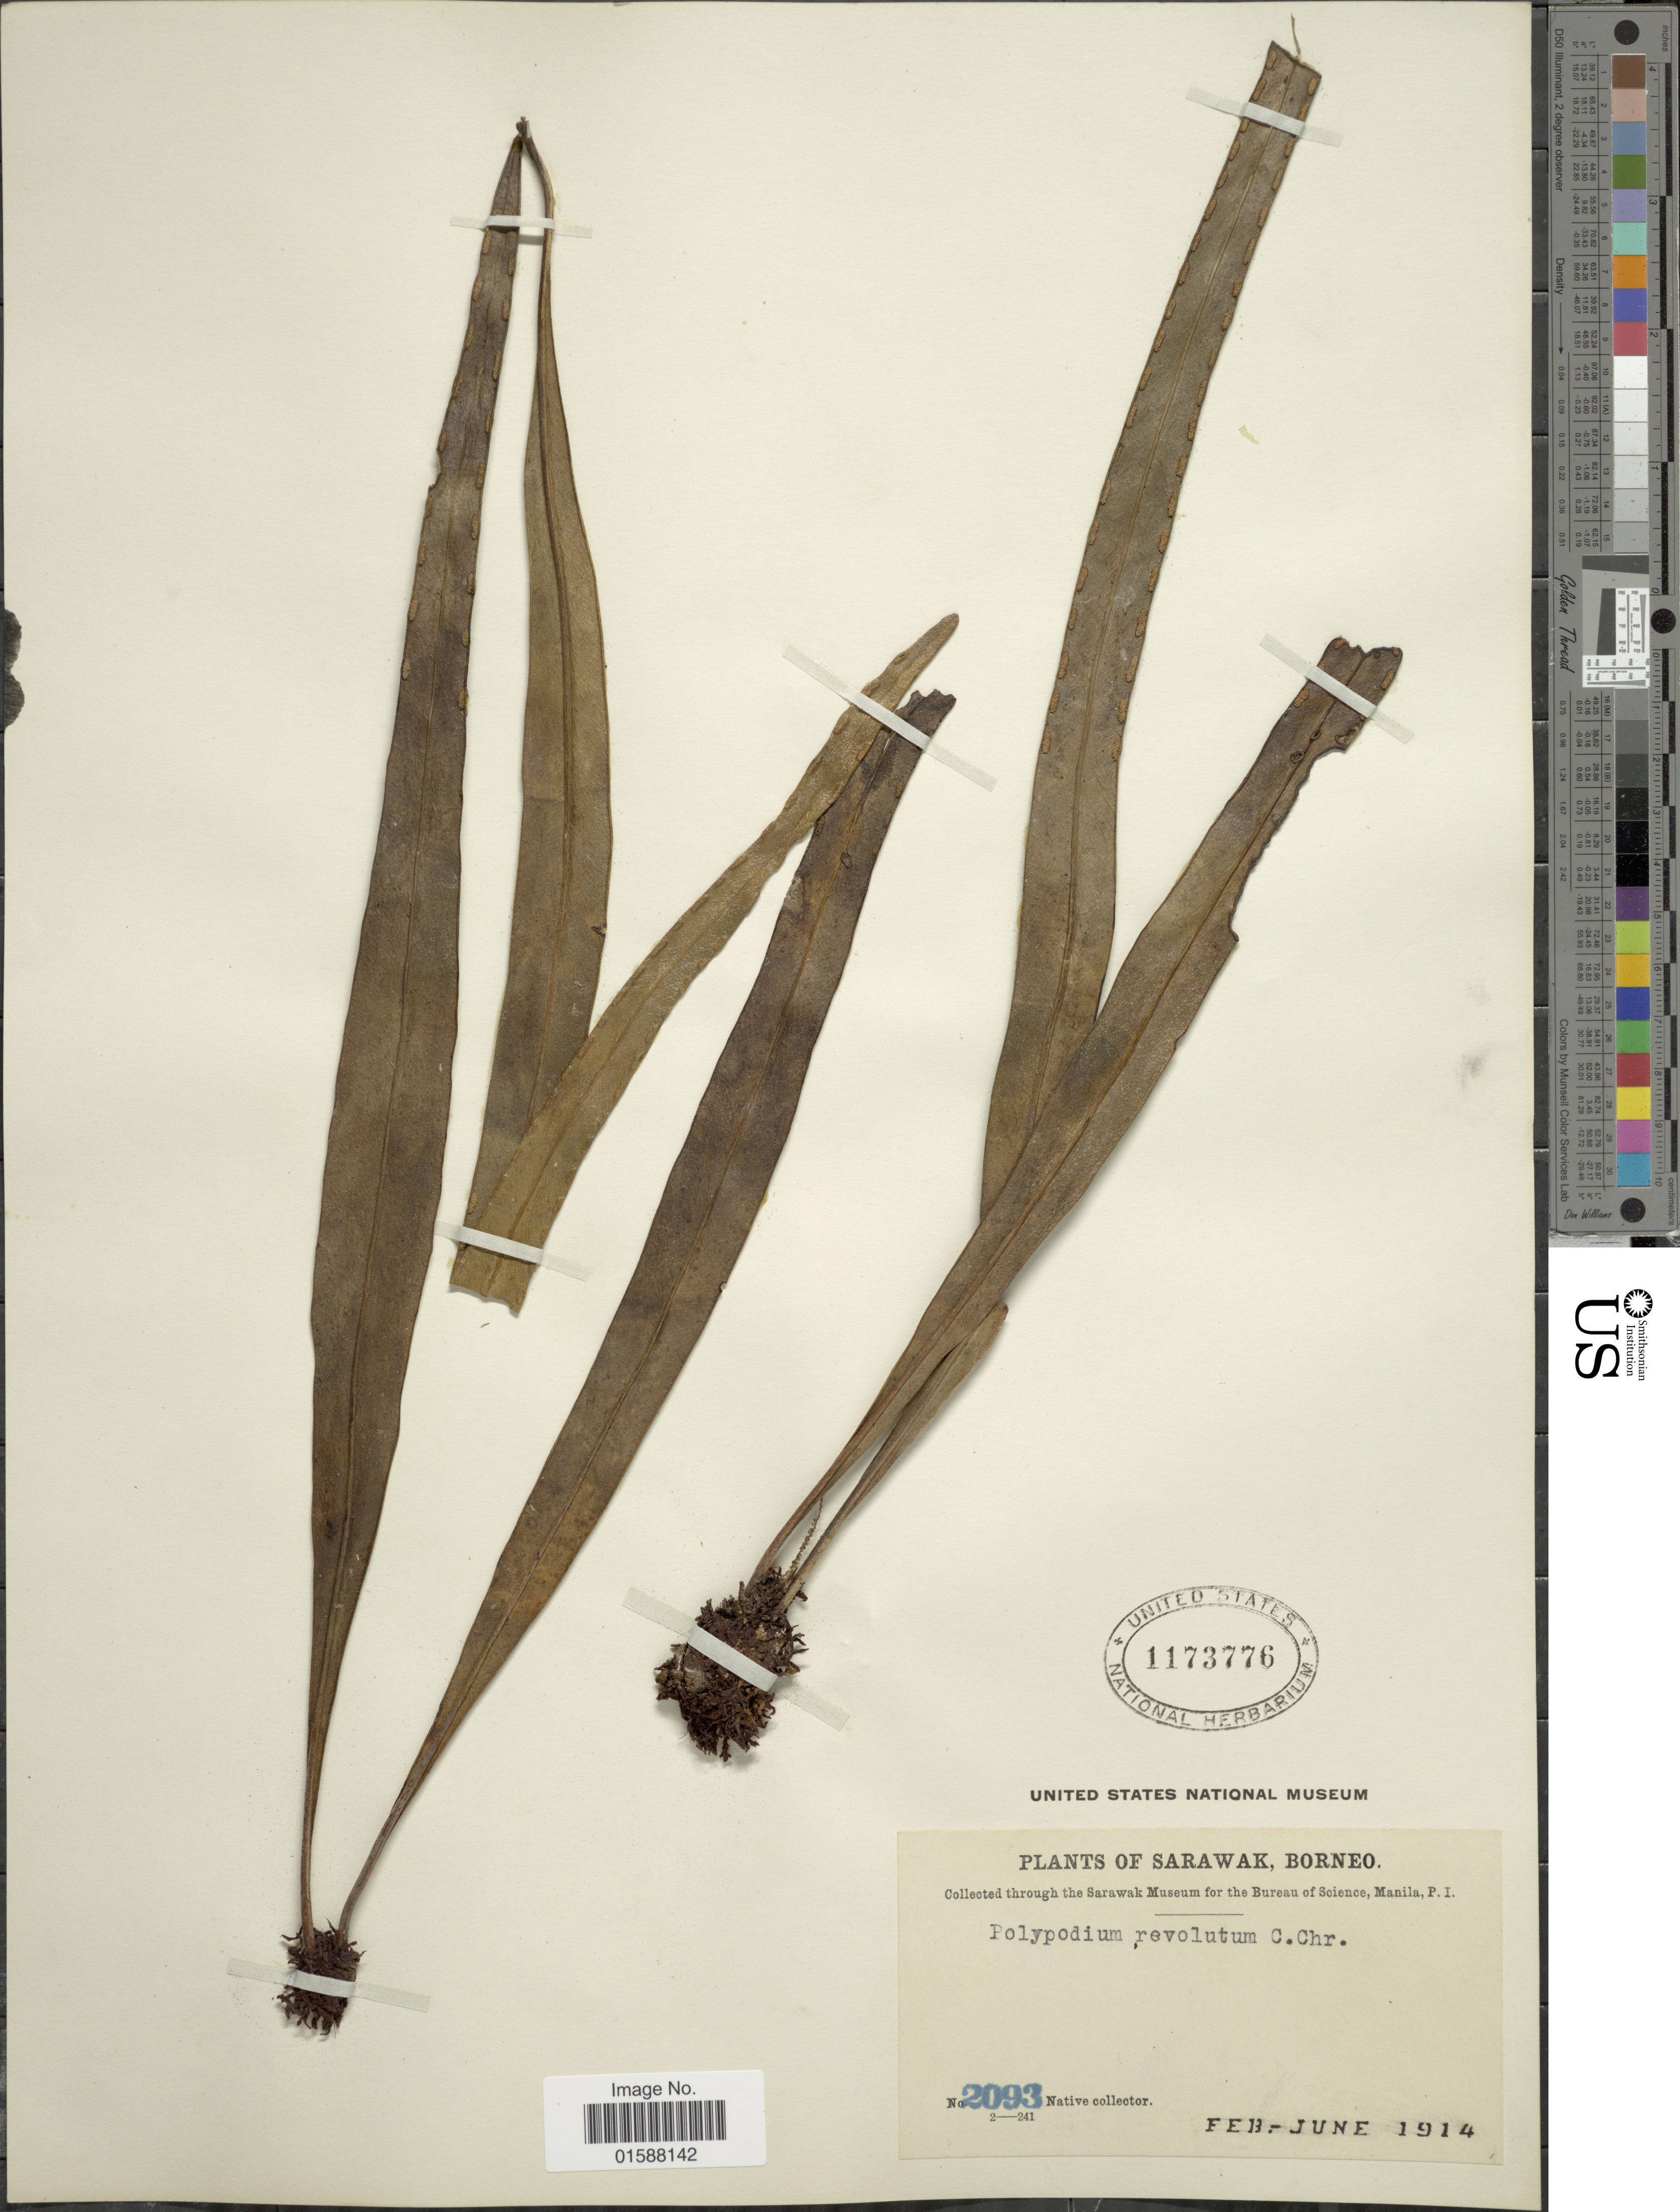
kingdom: Plantae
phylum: Tracheophyta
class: Polypodiopsida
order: Polypodiales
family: Polypodiaceae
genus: Lepisorus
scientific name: Lepisorus longifolius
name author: (Blume) Holttum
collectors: Native collector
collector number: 2093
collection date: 1914-02/1914-06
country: Malaysia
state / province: Sarawak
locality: Borneo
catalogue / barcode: US 1173776